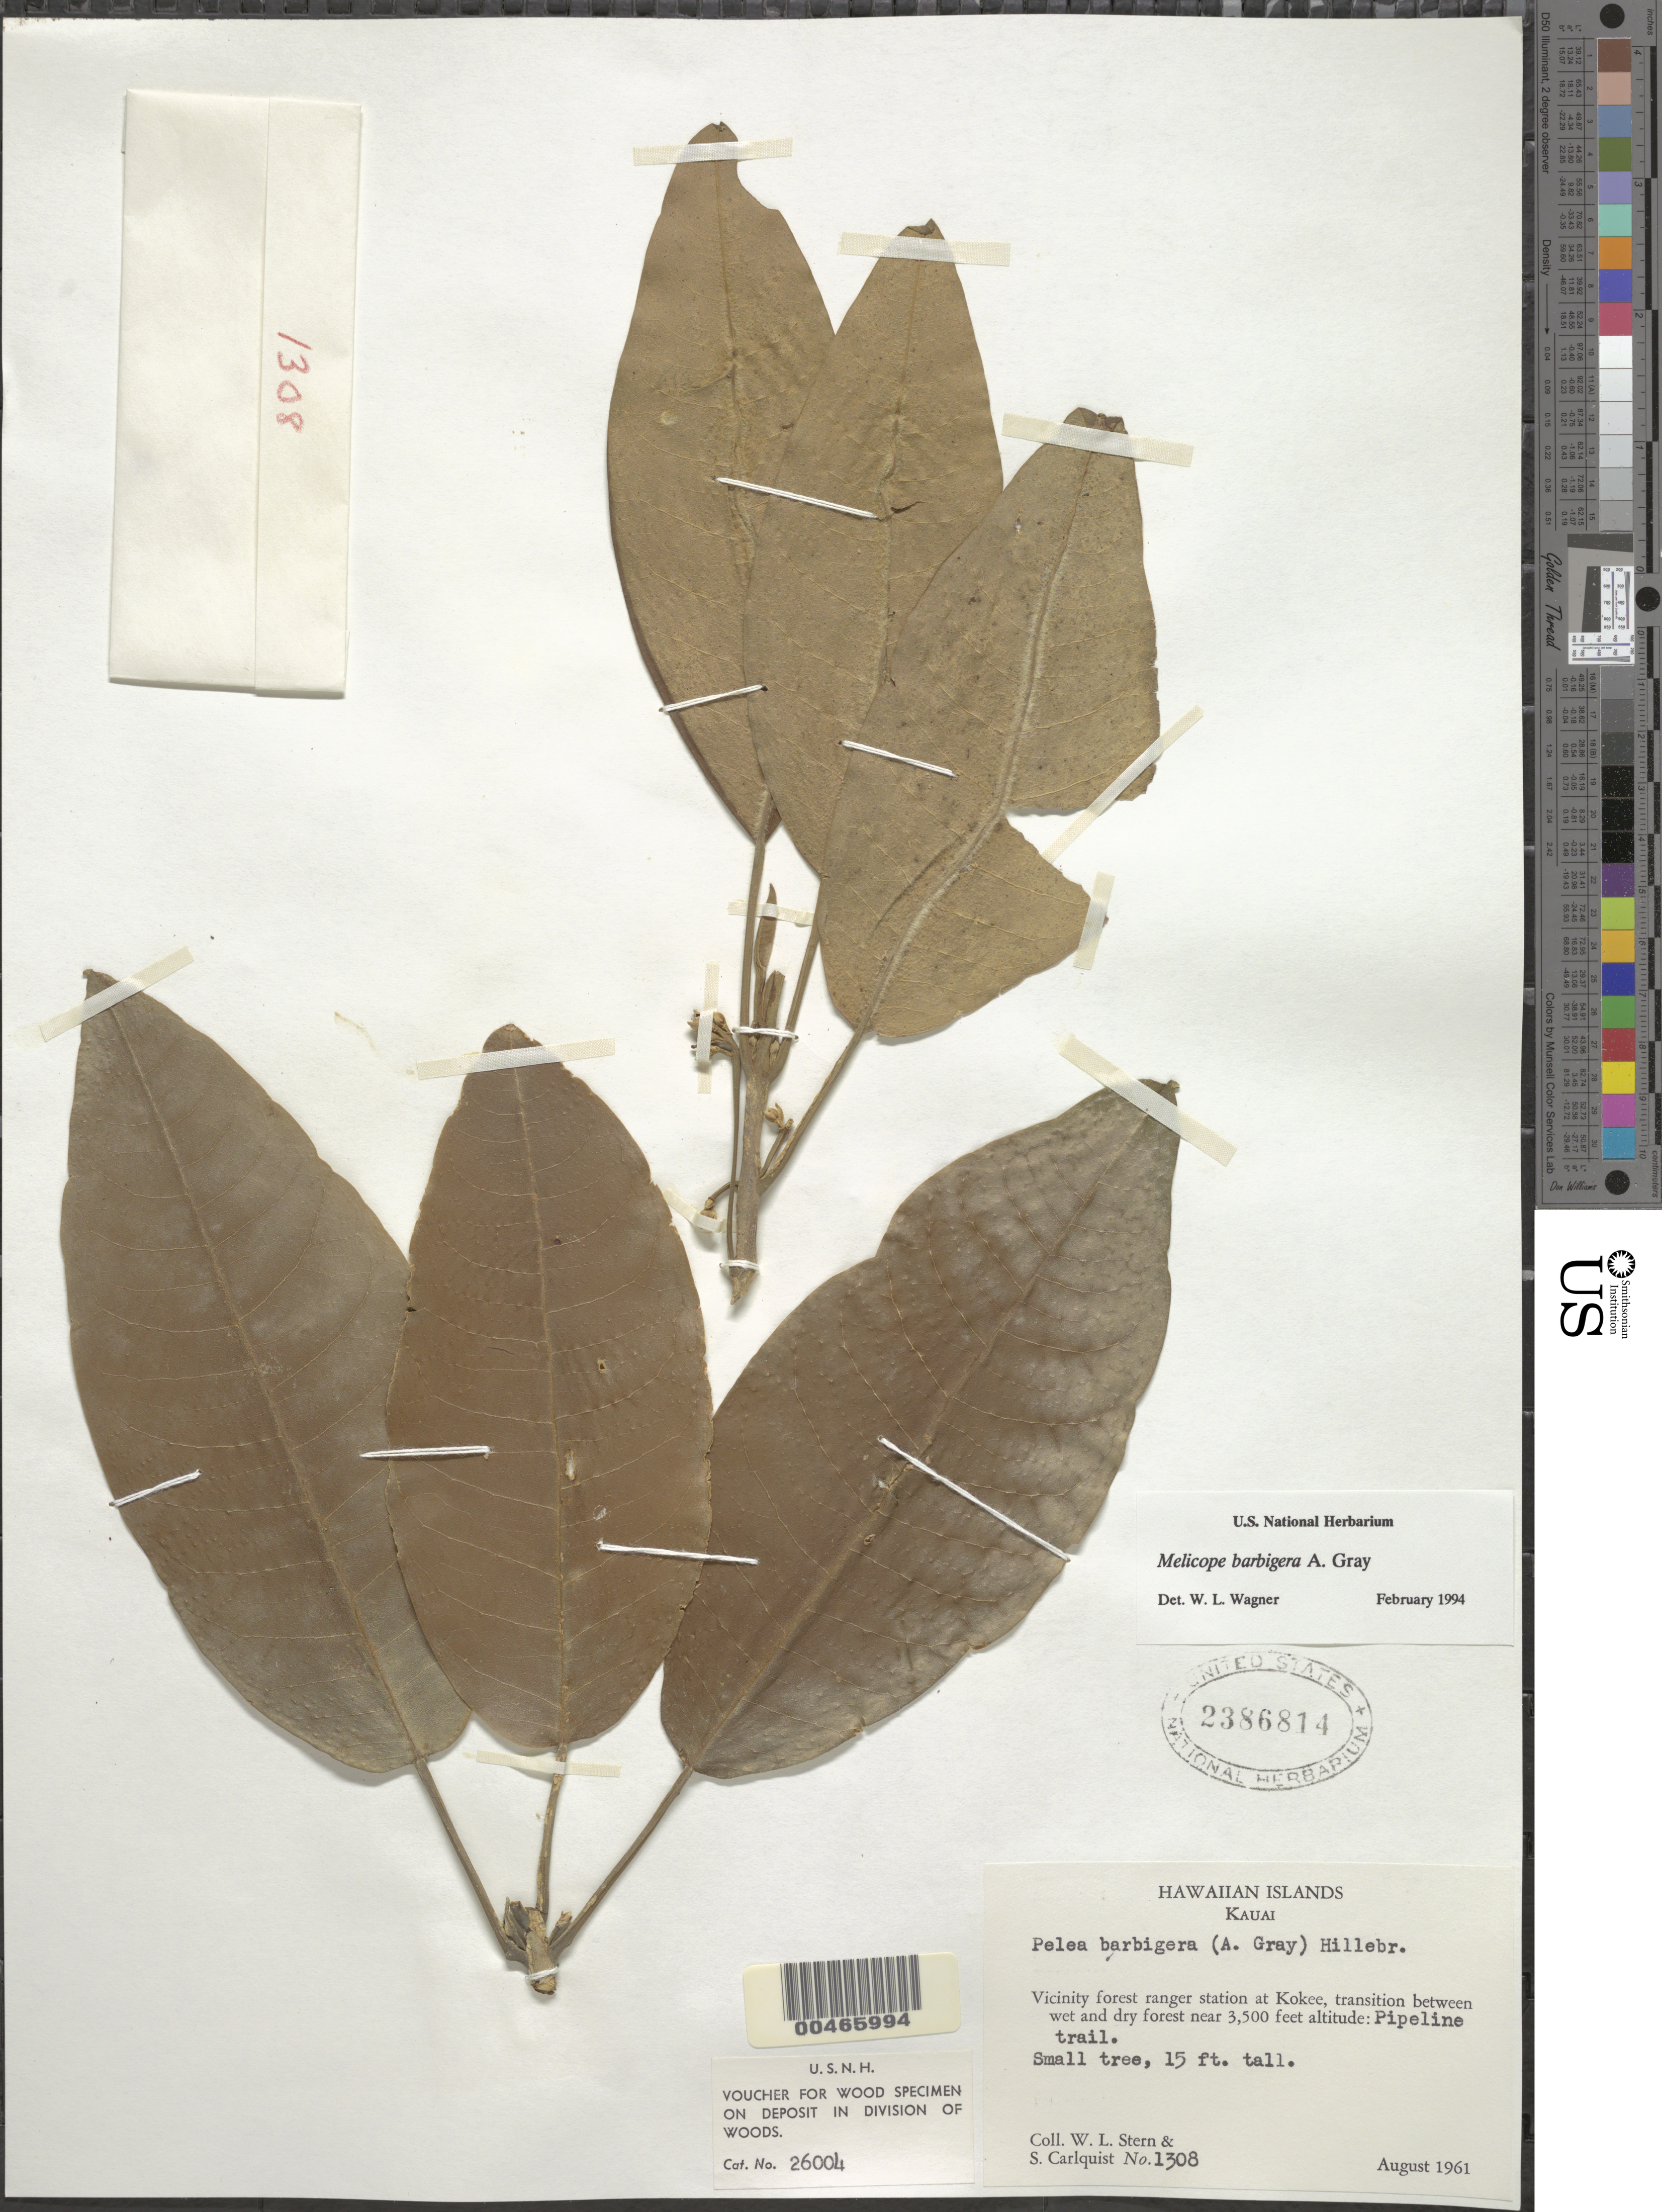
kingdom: Plantae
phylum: Tracheophyta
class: Magnoliopsida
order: Sapindales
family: Rutaceae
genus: Melicope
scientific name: Melicope barbigera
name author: A. Gray in Wilkes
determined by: Wagner, W. L., (BOT), Smithsonian Institution - National Museum of Natural History (UNITED STATES)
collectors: W. L. Stern & S. Carlquist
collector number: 1308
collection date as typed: Aug 1961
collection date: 1961-08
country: United States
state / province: Hawaii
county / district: Kauai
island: Kaua'i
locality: Vicinity forest ranger station at Kokee, Pipeline trail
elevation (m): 1067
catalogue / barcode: US 2386814